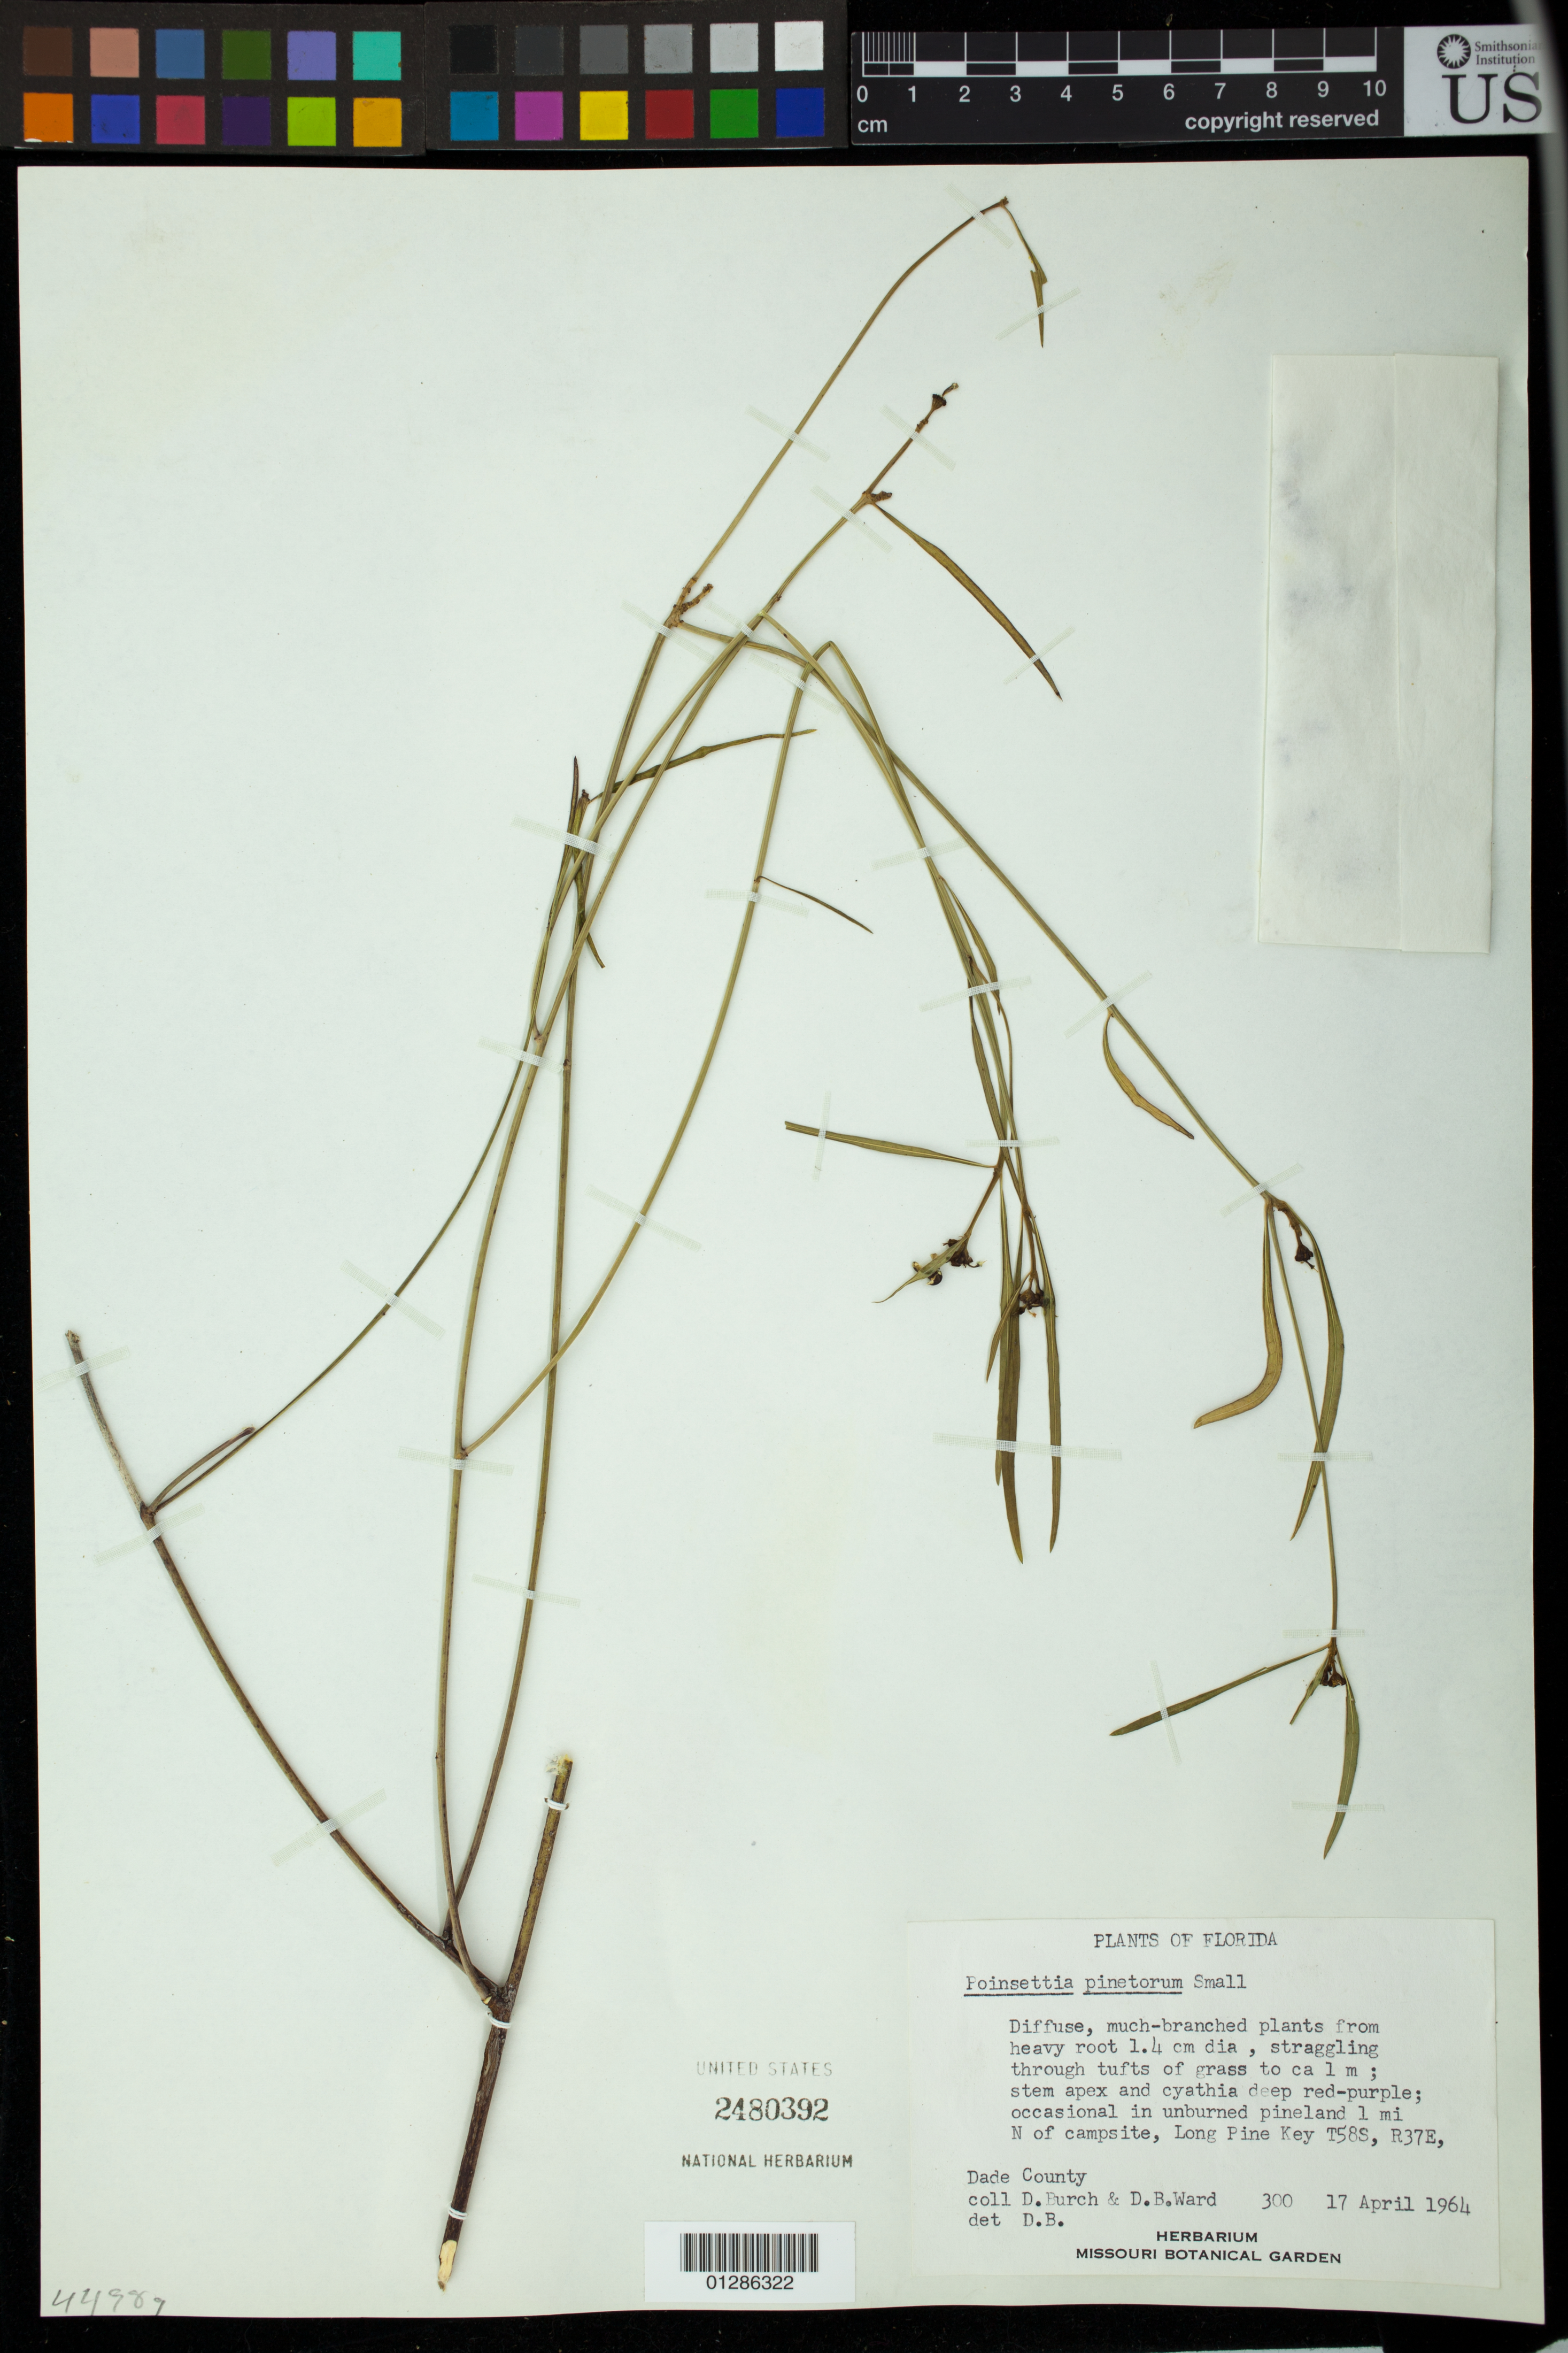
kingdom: Plantae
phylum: Tracheophyta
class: Magnoliopsida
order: Malpighiales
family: Euphorbiaceae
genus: Euphorbia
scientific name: Euphorbia pinetorum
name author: G.L. Webster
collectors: D. Burch & D. B. Ward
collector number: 300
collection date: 1964-04-17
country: United States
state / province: Florida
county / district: Miami-Dade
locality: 1 mi N of campsite, Long Pine Key T58S, R37E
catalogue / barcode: US 2480392